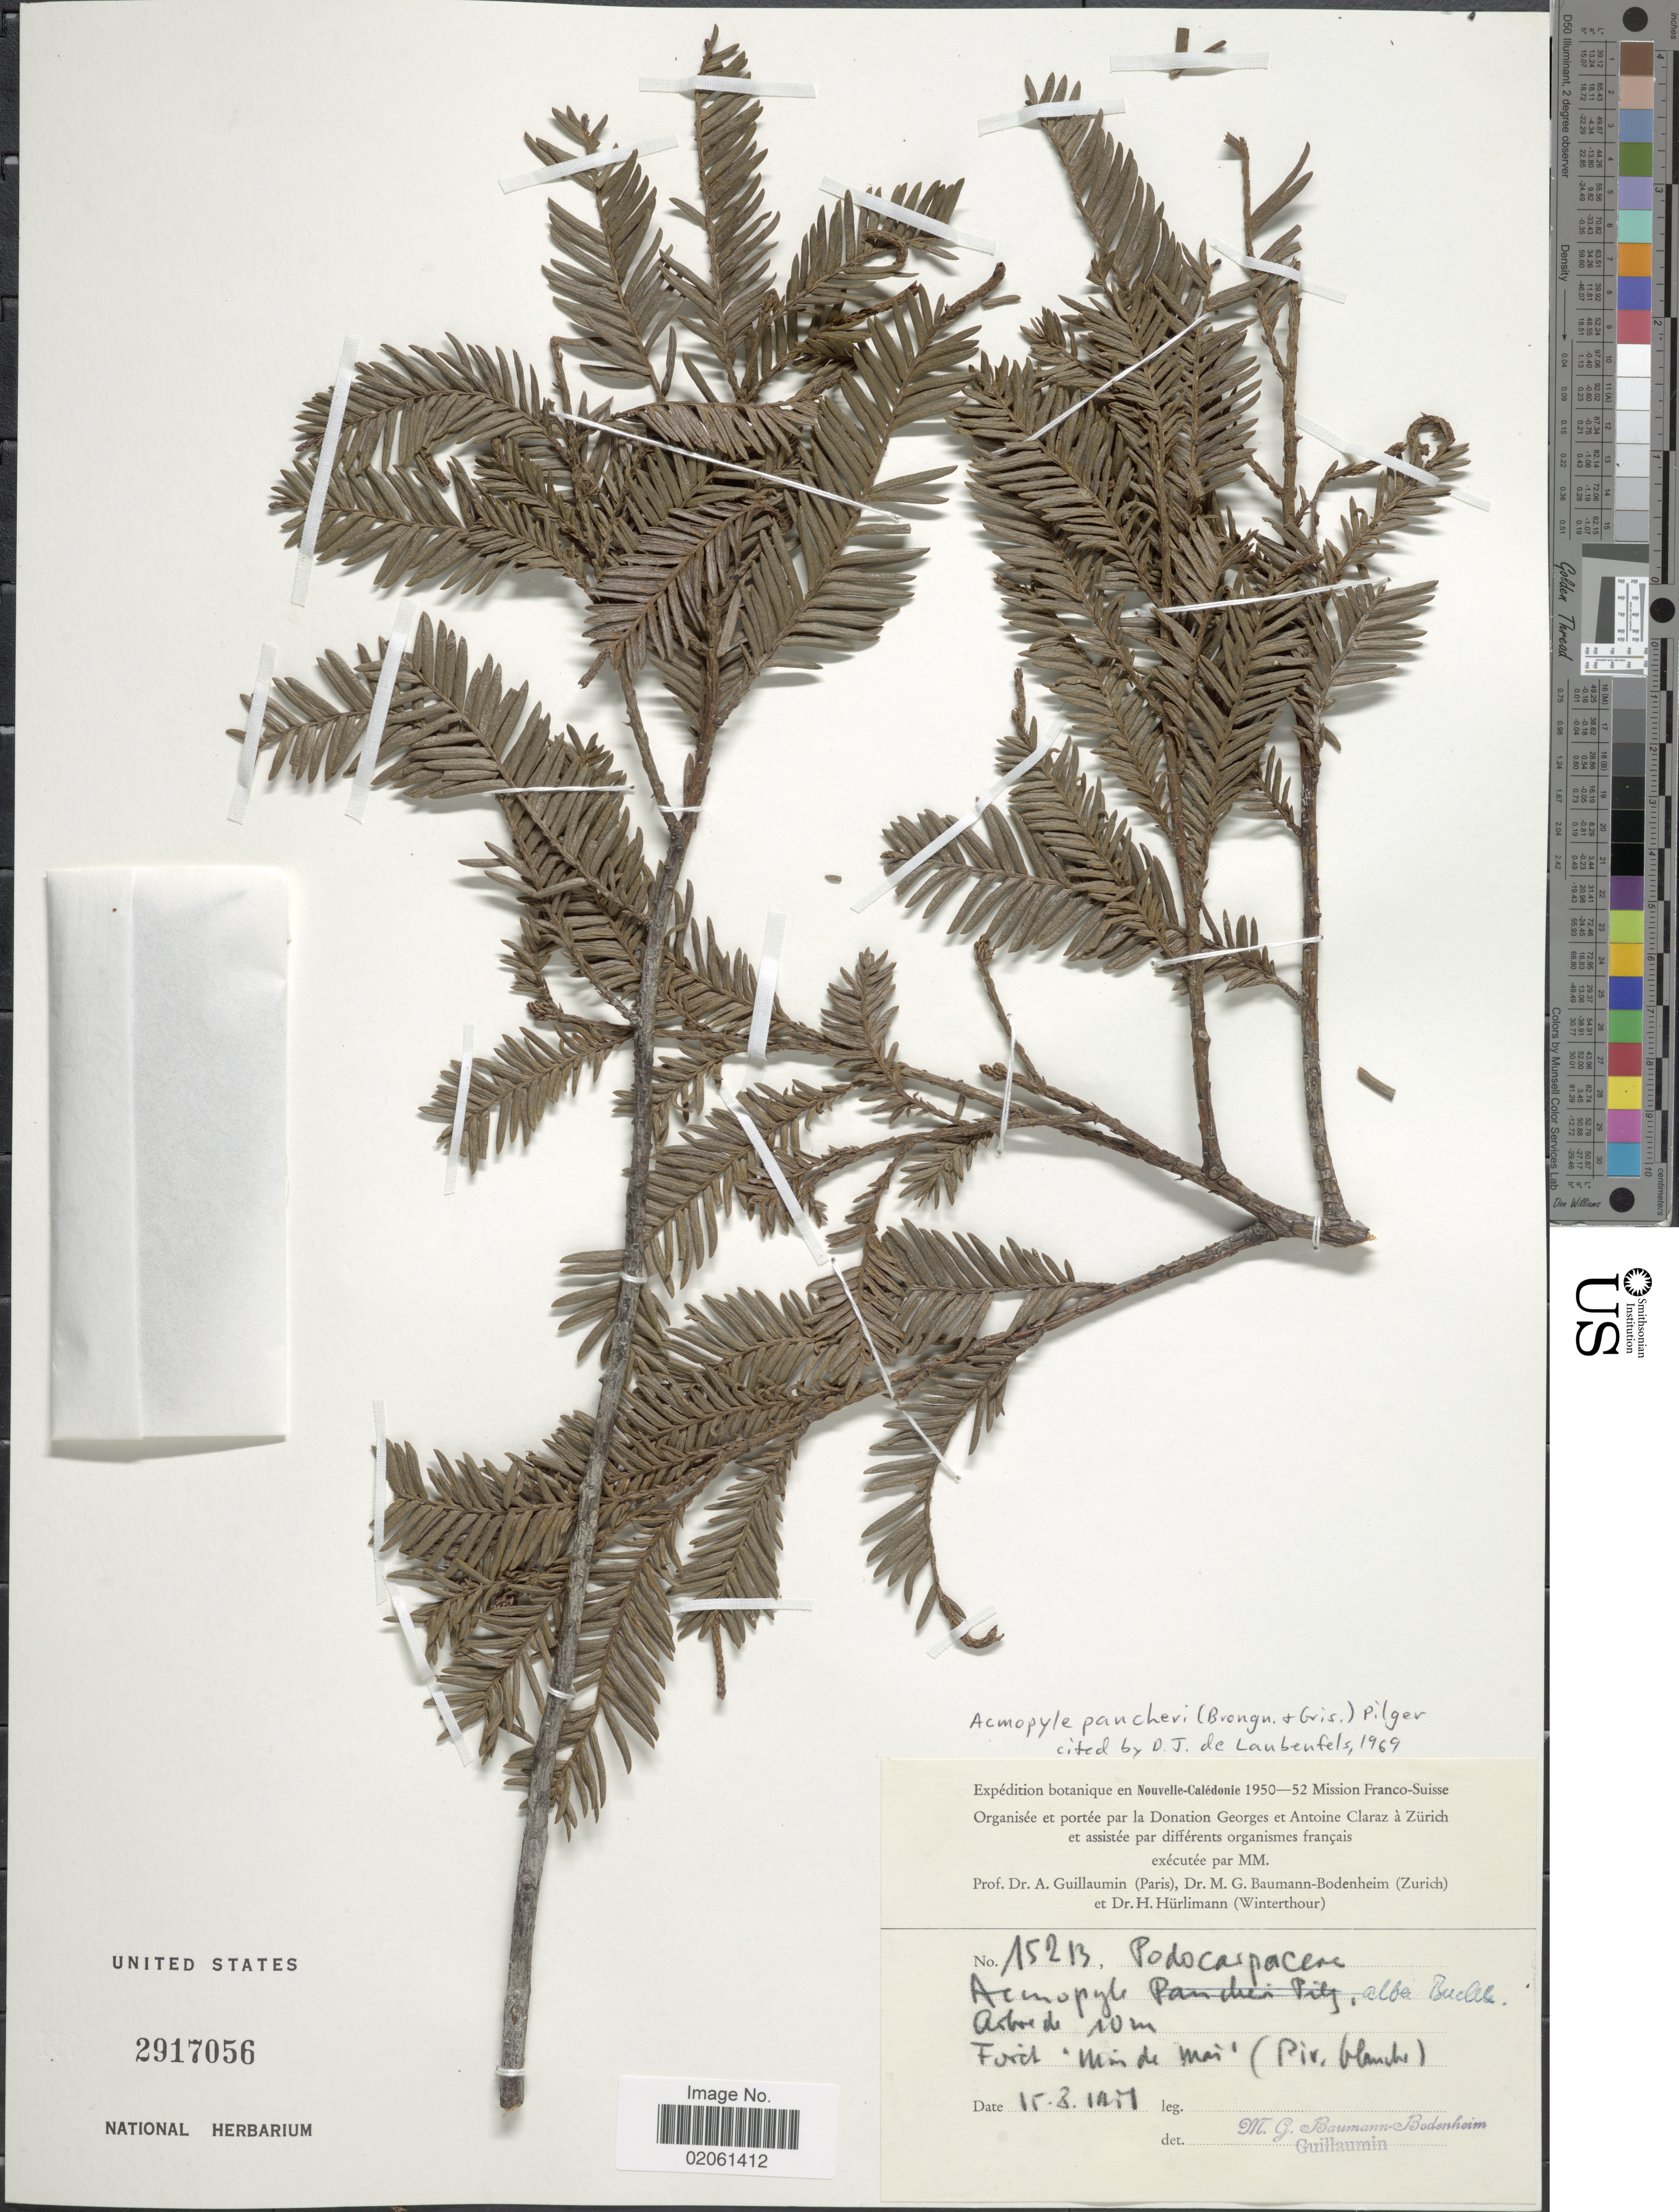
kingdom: Plantae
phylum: Tracheophyta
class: Pinopsida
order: Pinales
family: Podocarpaceae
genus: Acmopyle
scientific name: Acmopyle pancheri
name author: (Brongn. & Gris) Pilg.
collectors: M. G. Baumann-Bodenheim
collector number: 15213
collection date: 1951-03-15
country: New Caledonia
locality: Foret Mois de Mai (Riv. blanche)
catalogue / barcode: US 2917056